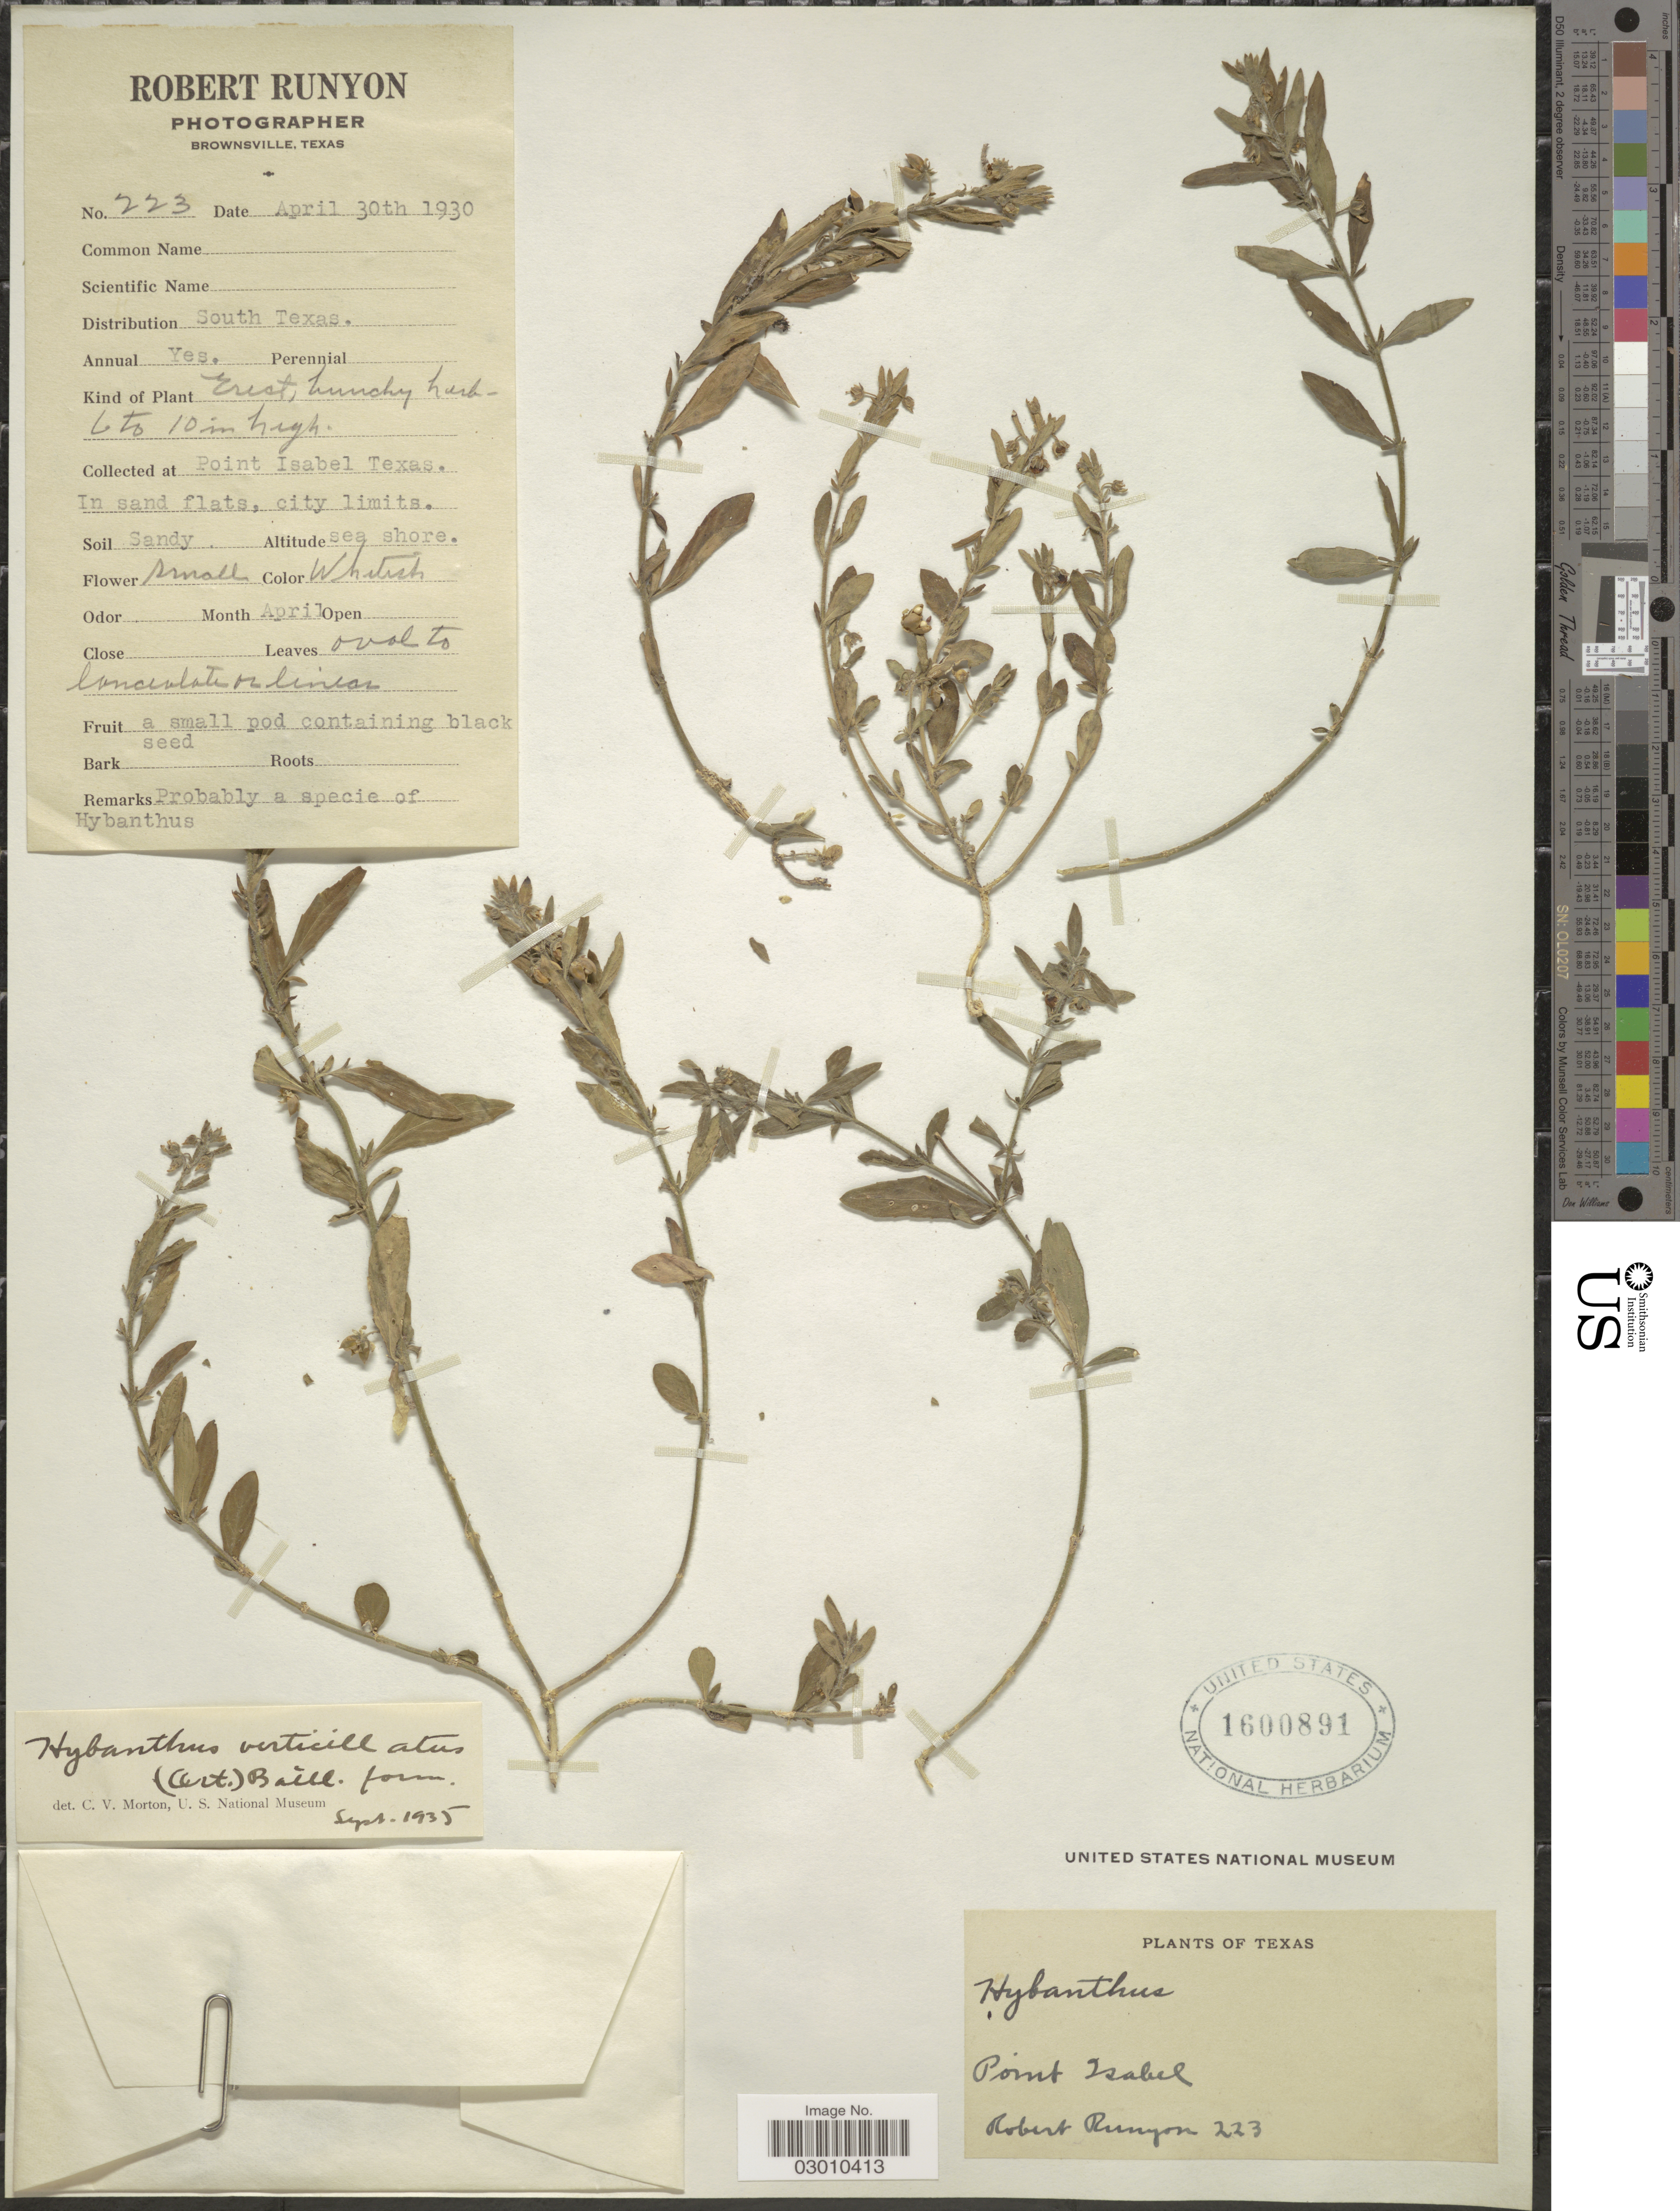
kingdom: Plantae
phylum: Tracheophyta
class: Magnoliopsida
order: Malpighiales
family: Violaceae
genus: Pombalia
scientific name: Pombalia verticillata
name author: (Ortega) Paula-Souza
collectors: R. Runyon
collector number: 223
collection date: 1930-04-30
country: United States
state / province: Texas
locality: Point Isabel.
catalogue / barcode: US 1600891